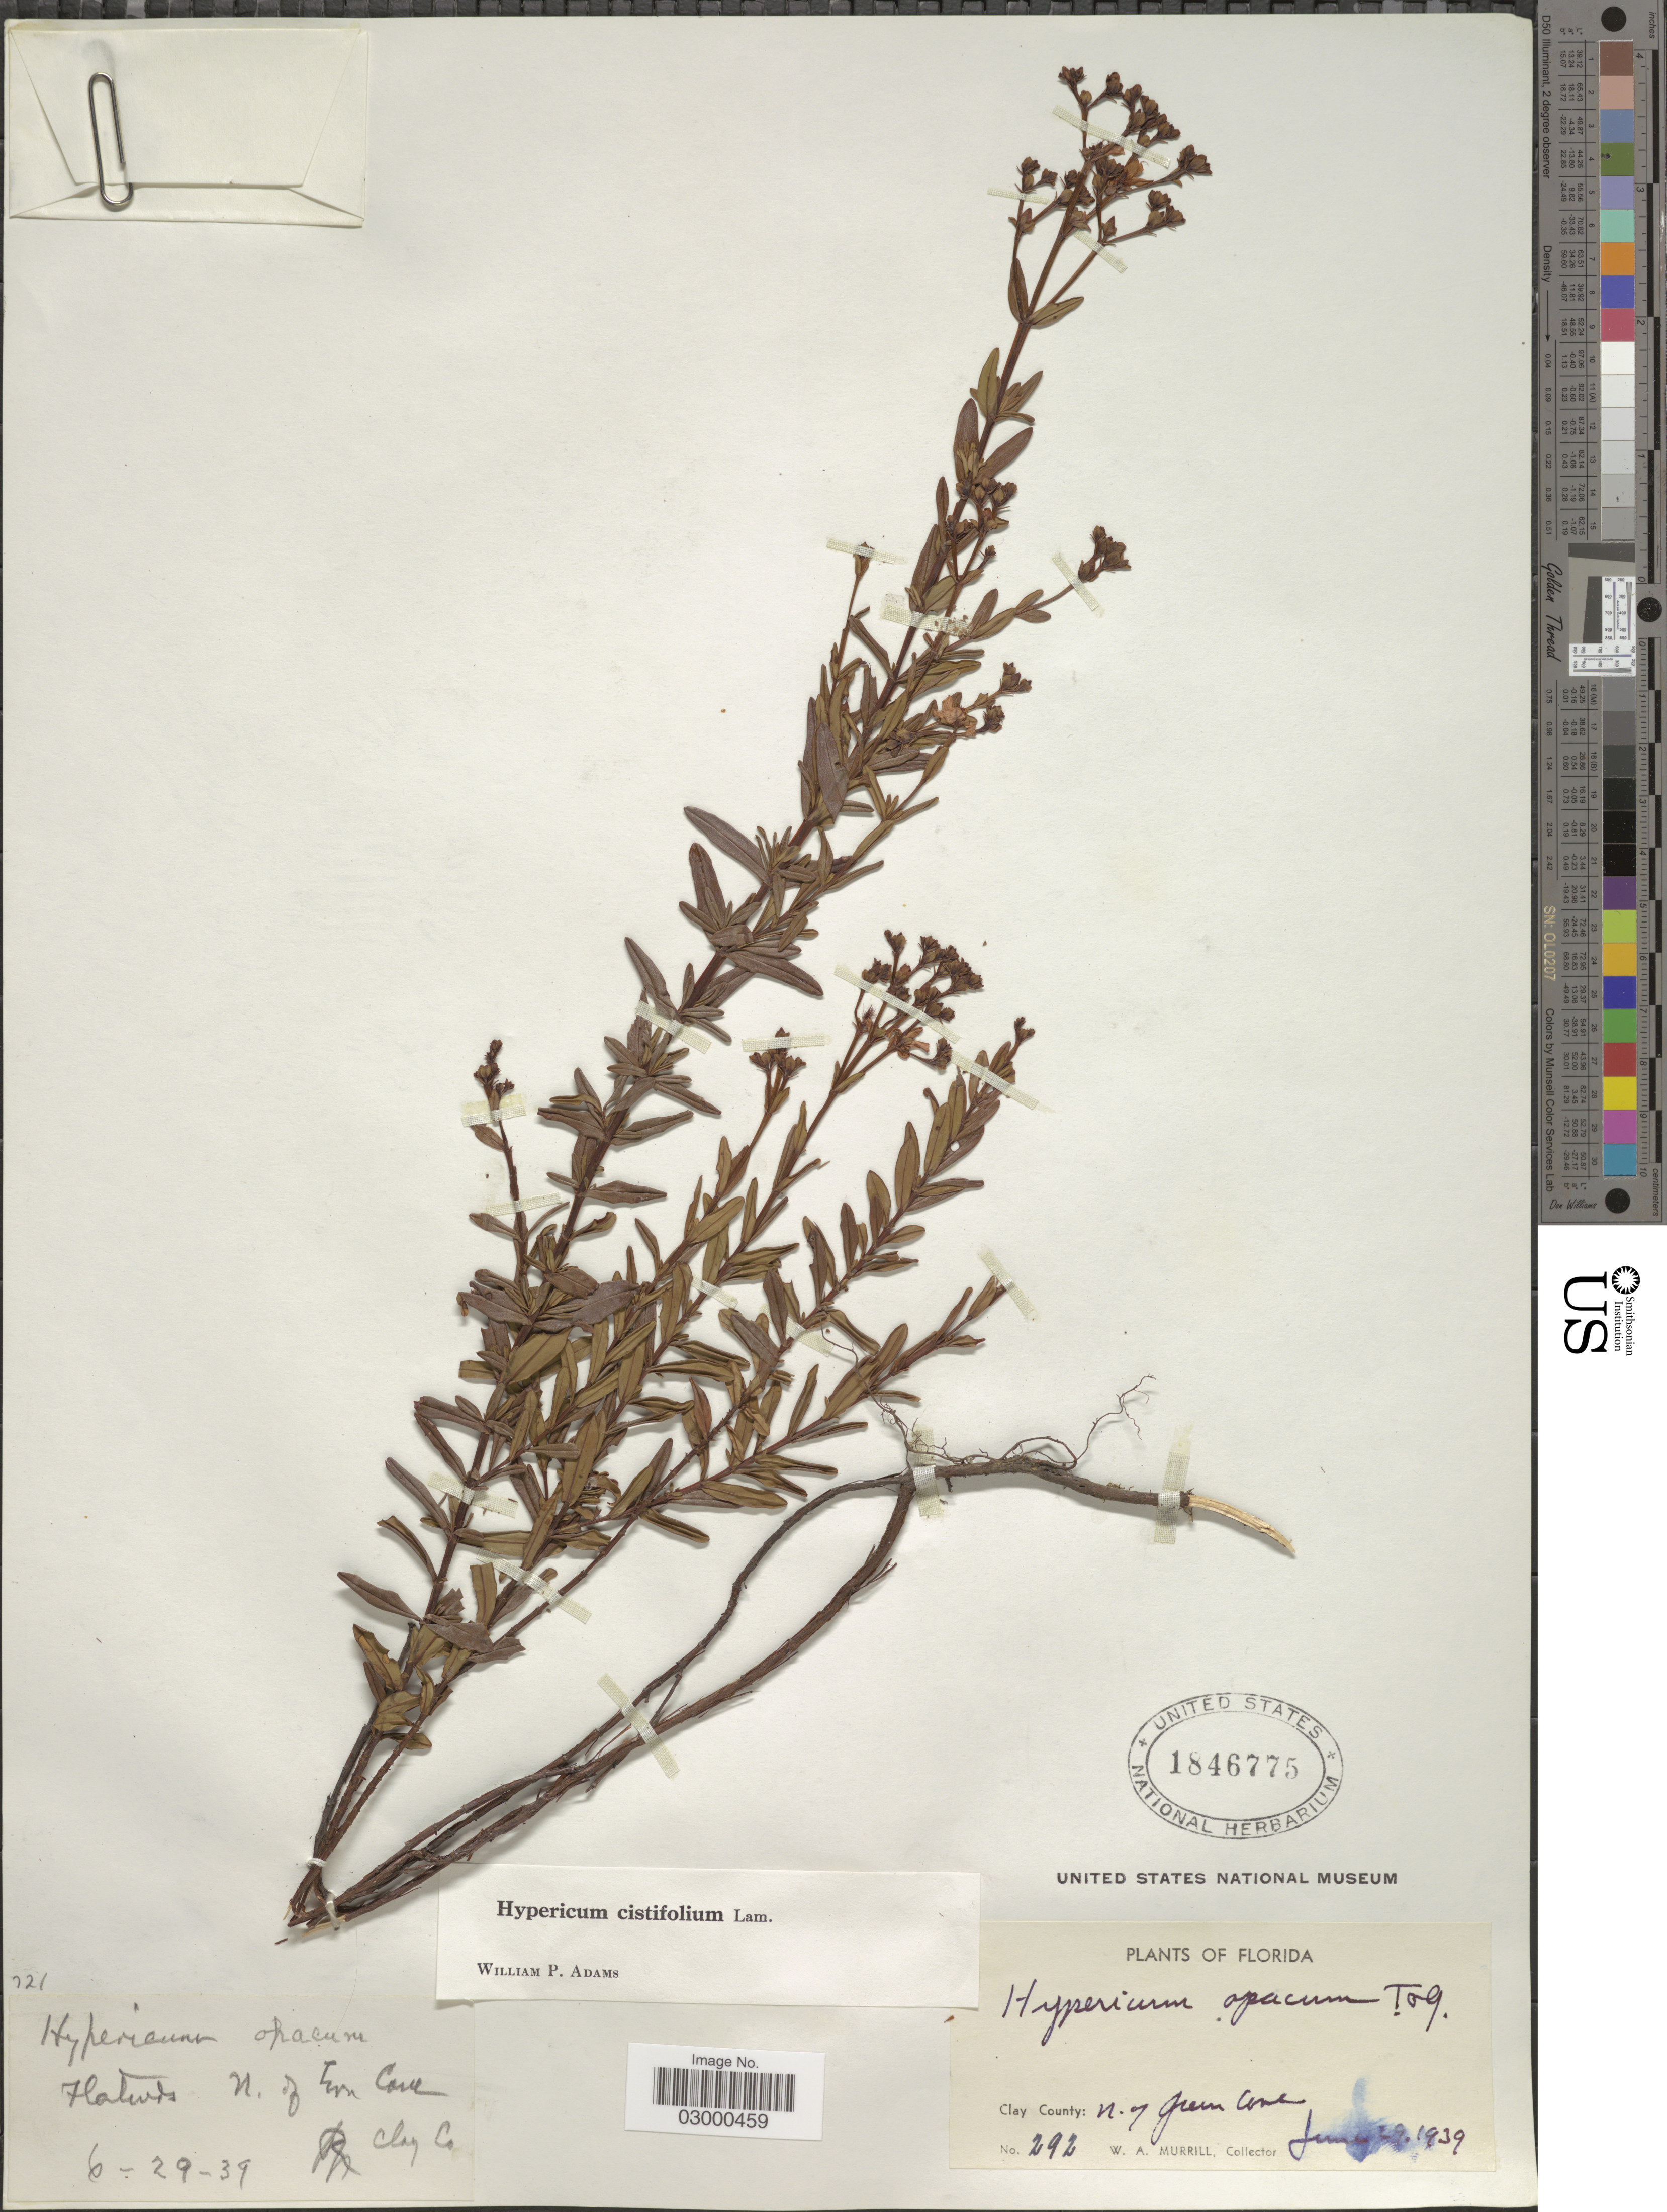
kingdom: Plantae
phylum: Tracheophyta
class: Magnoliopsida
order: Malpighiales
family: Hypericaceae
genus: Hypericum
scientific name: Hypericum cistifolium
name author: Lam.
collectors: W. A. Murrill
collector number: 292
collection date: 1939-06-29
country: United States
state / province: Florida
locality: Clay County: N. of Green Cave.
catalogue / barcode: US 1846775